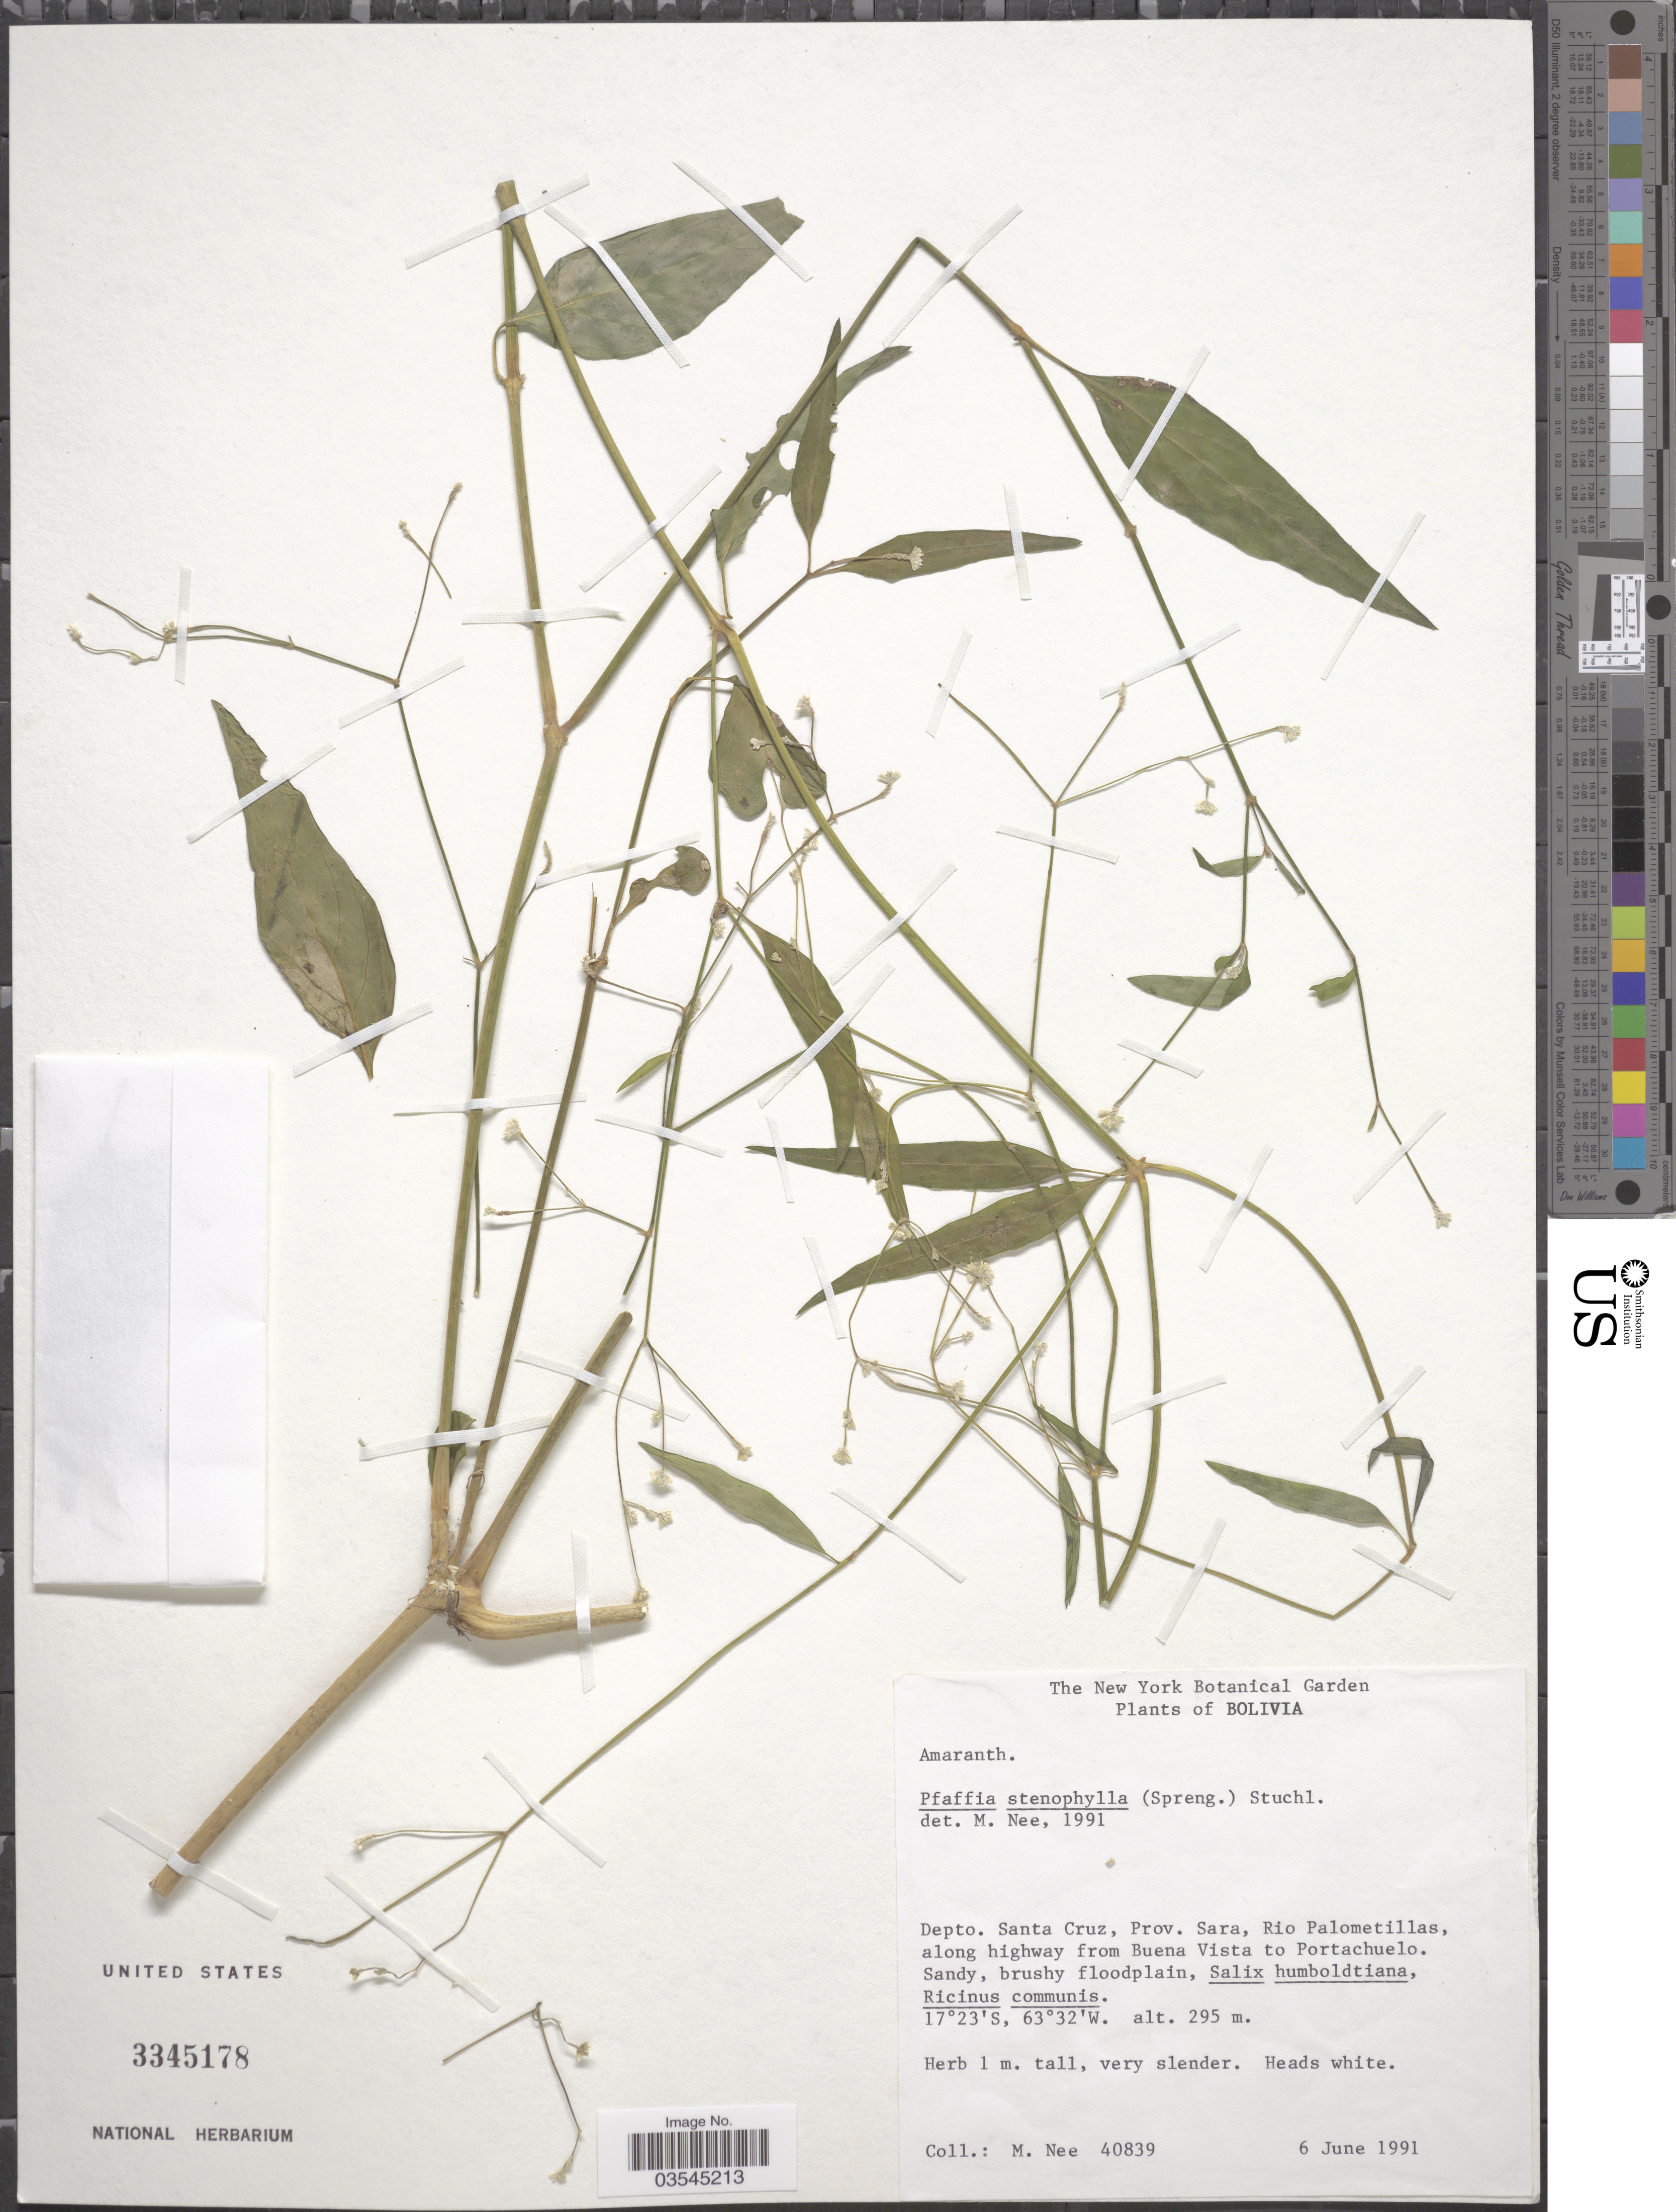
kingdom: Plantae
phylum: Tracheophyta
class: Magnoliopsida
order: Caryophyllales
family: Amaranthaceae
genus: Pfaffia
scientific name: Pfaffia glomerata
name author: (Spreng.) Pedersen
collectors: M. Nee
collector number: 40839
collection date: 1991-06-06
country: Bolivia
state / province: Santa Cruz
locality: Depto. Santa Cruz, Prov. Sara, Rio Palometillas, along highway from Buena Vista to Portachuelo.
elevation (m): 295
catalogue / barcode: US 3345178